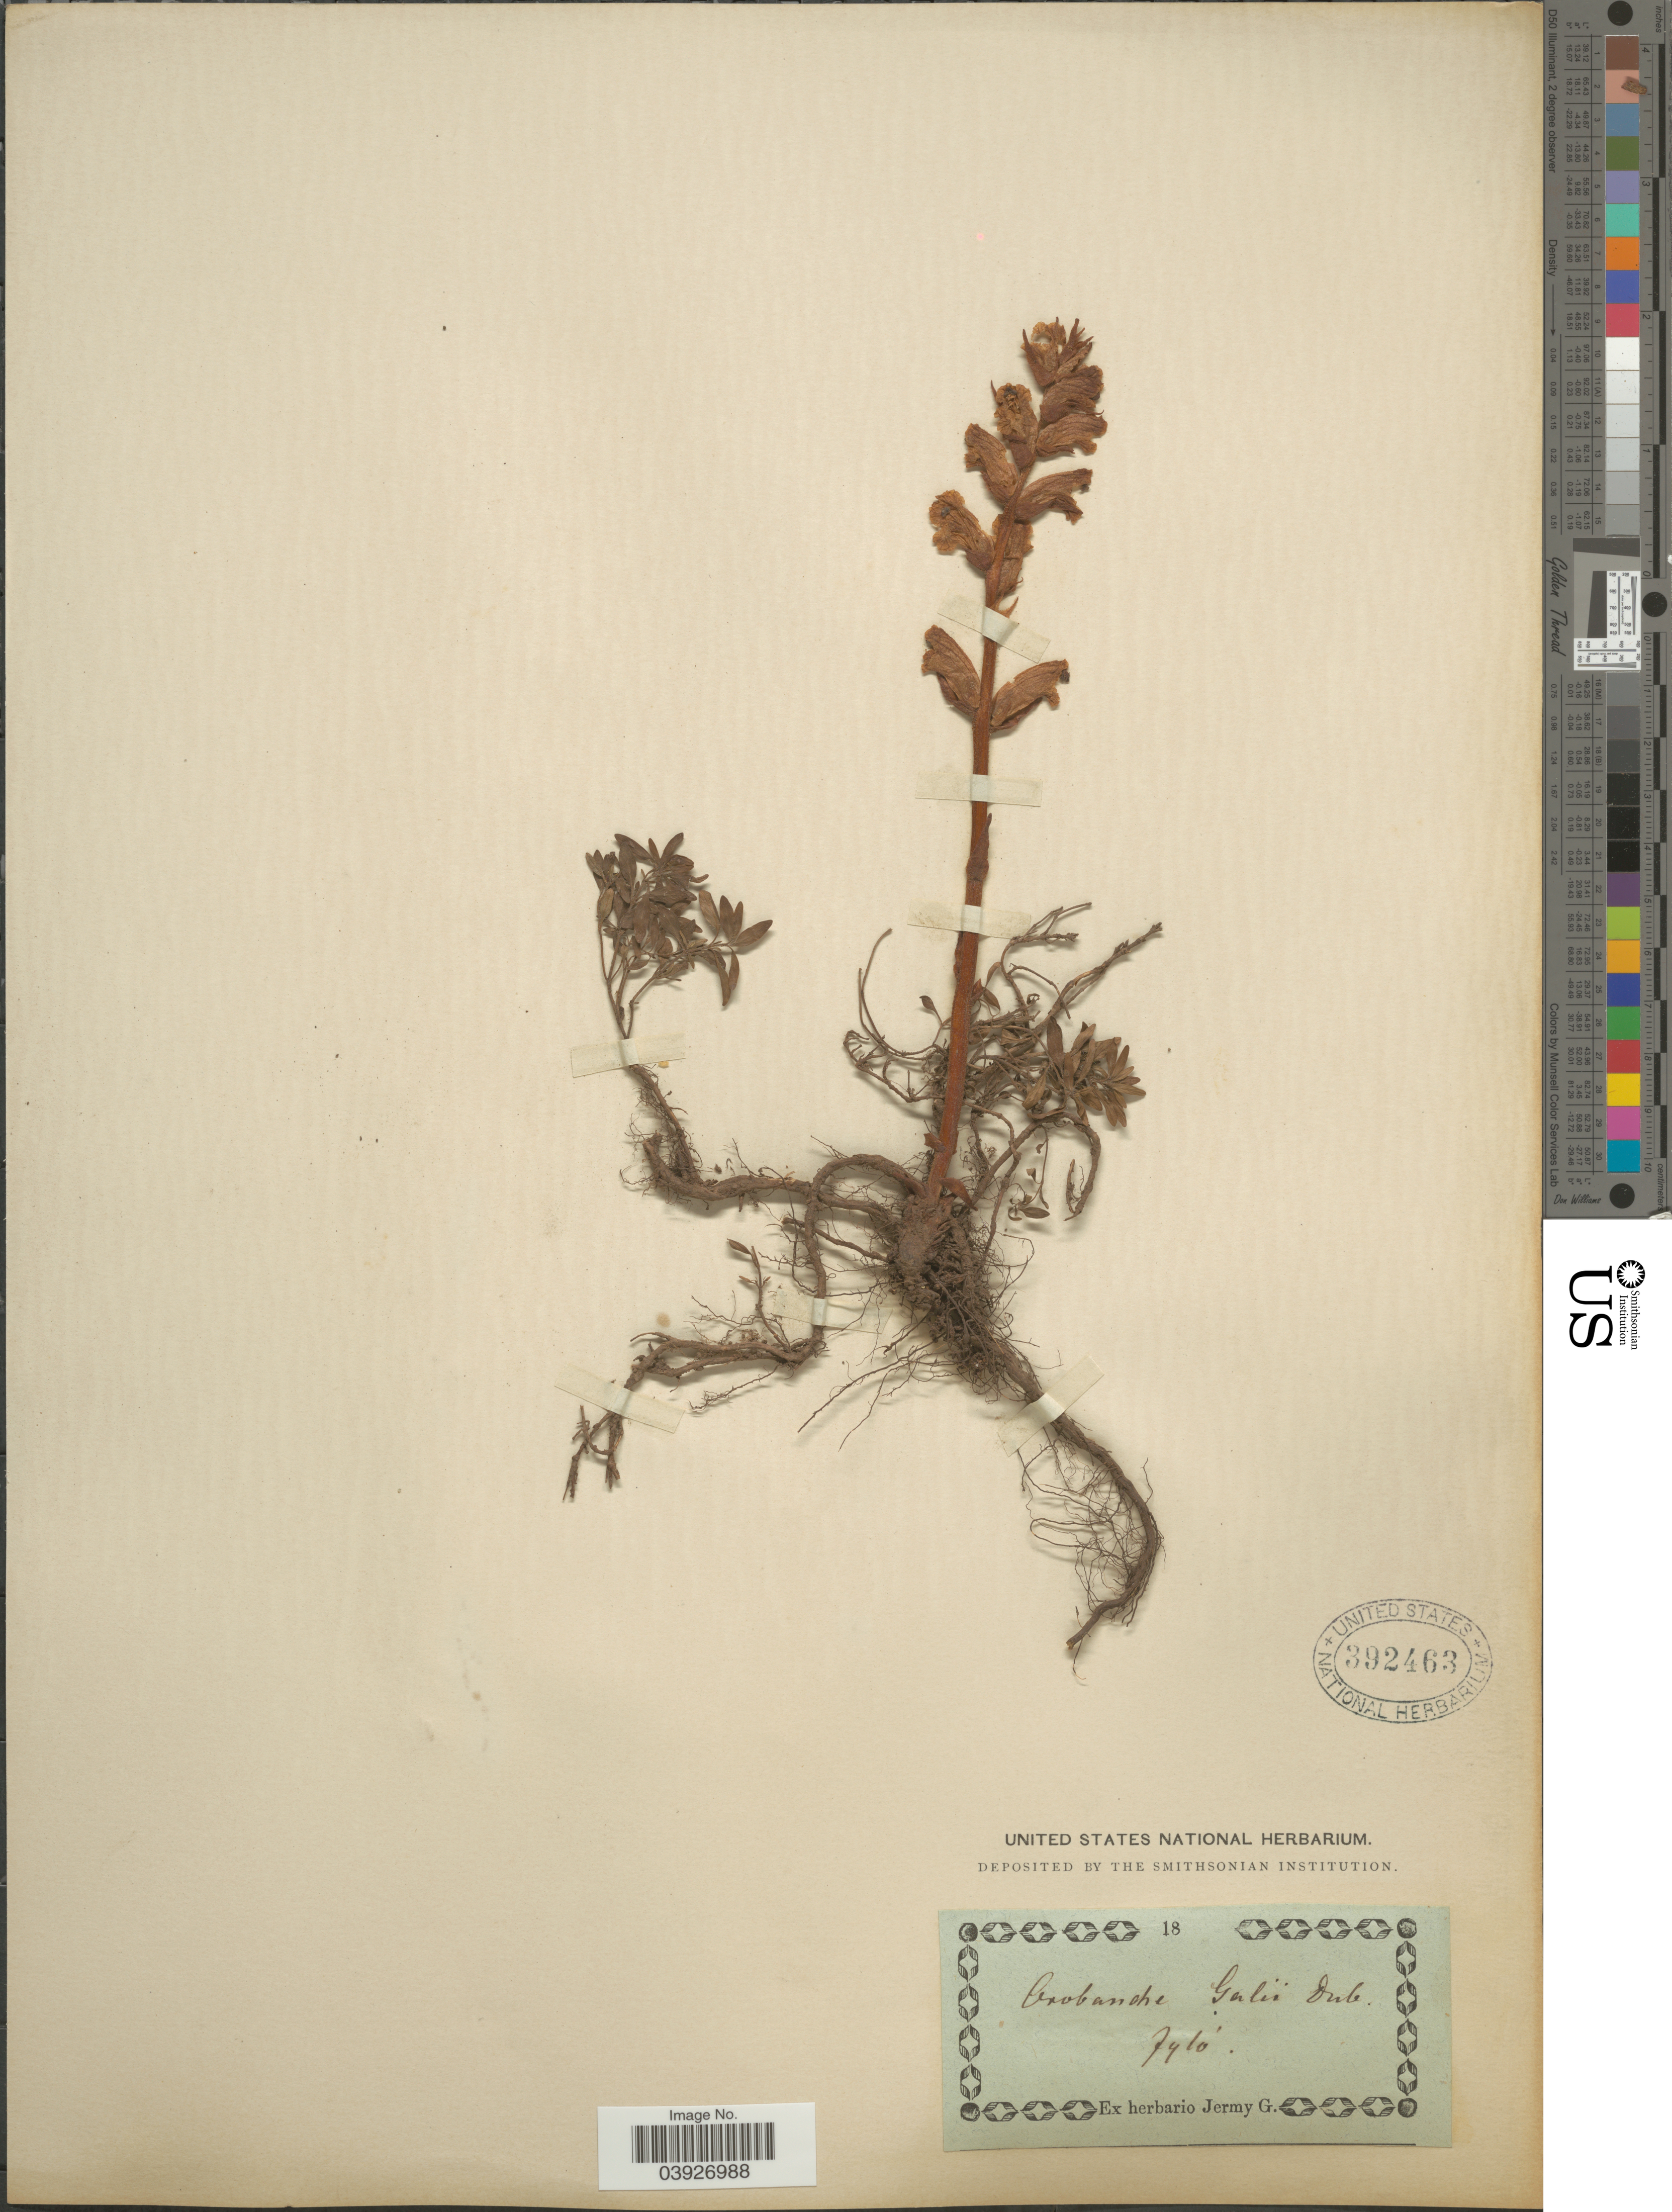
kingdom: Plantae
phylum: Tracheophyta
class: Magnoliopsida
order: Lamiales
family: Orobanchaceae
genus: Orobanche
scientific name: Orobanche galii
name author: Duby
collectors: ex herb. G. Jermy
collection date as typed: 18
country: France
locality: Cravanche Galii Dub.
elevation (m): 2259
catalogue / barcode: US 392463